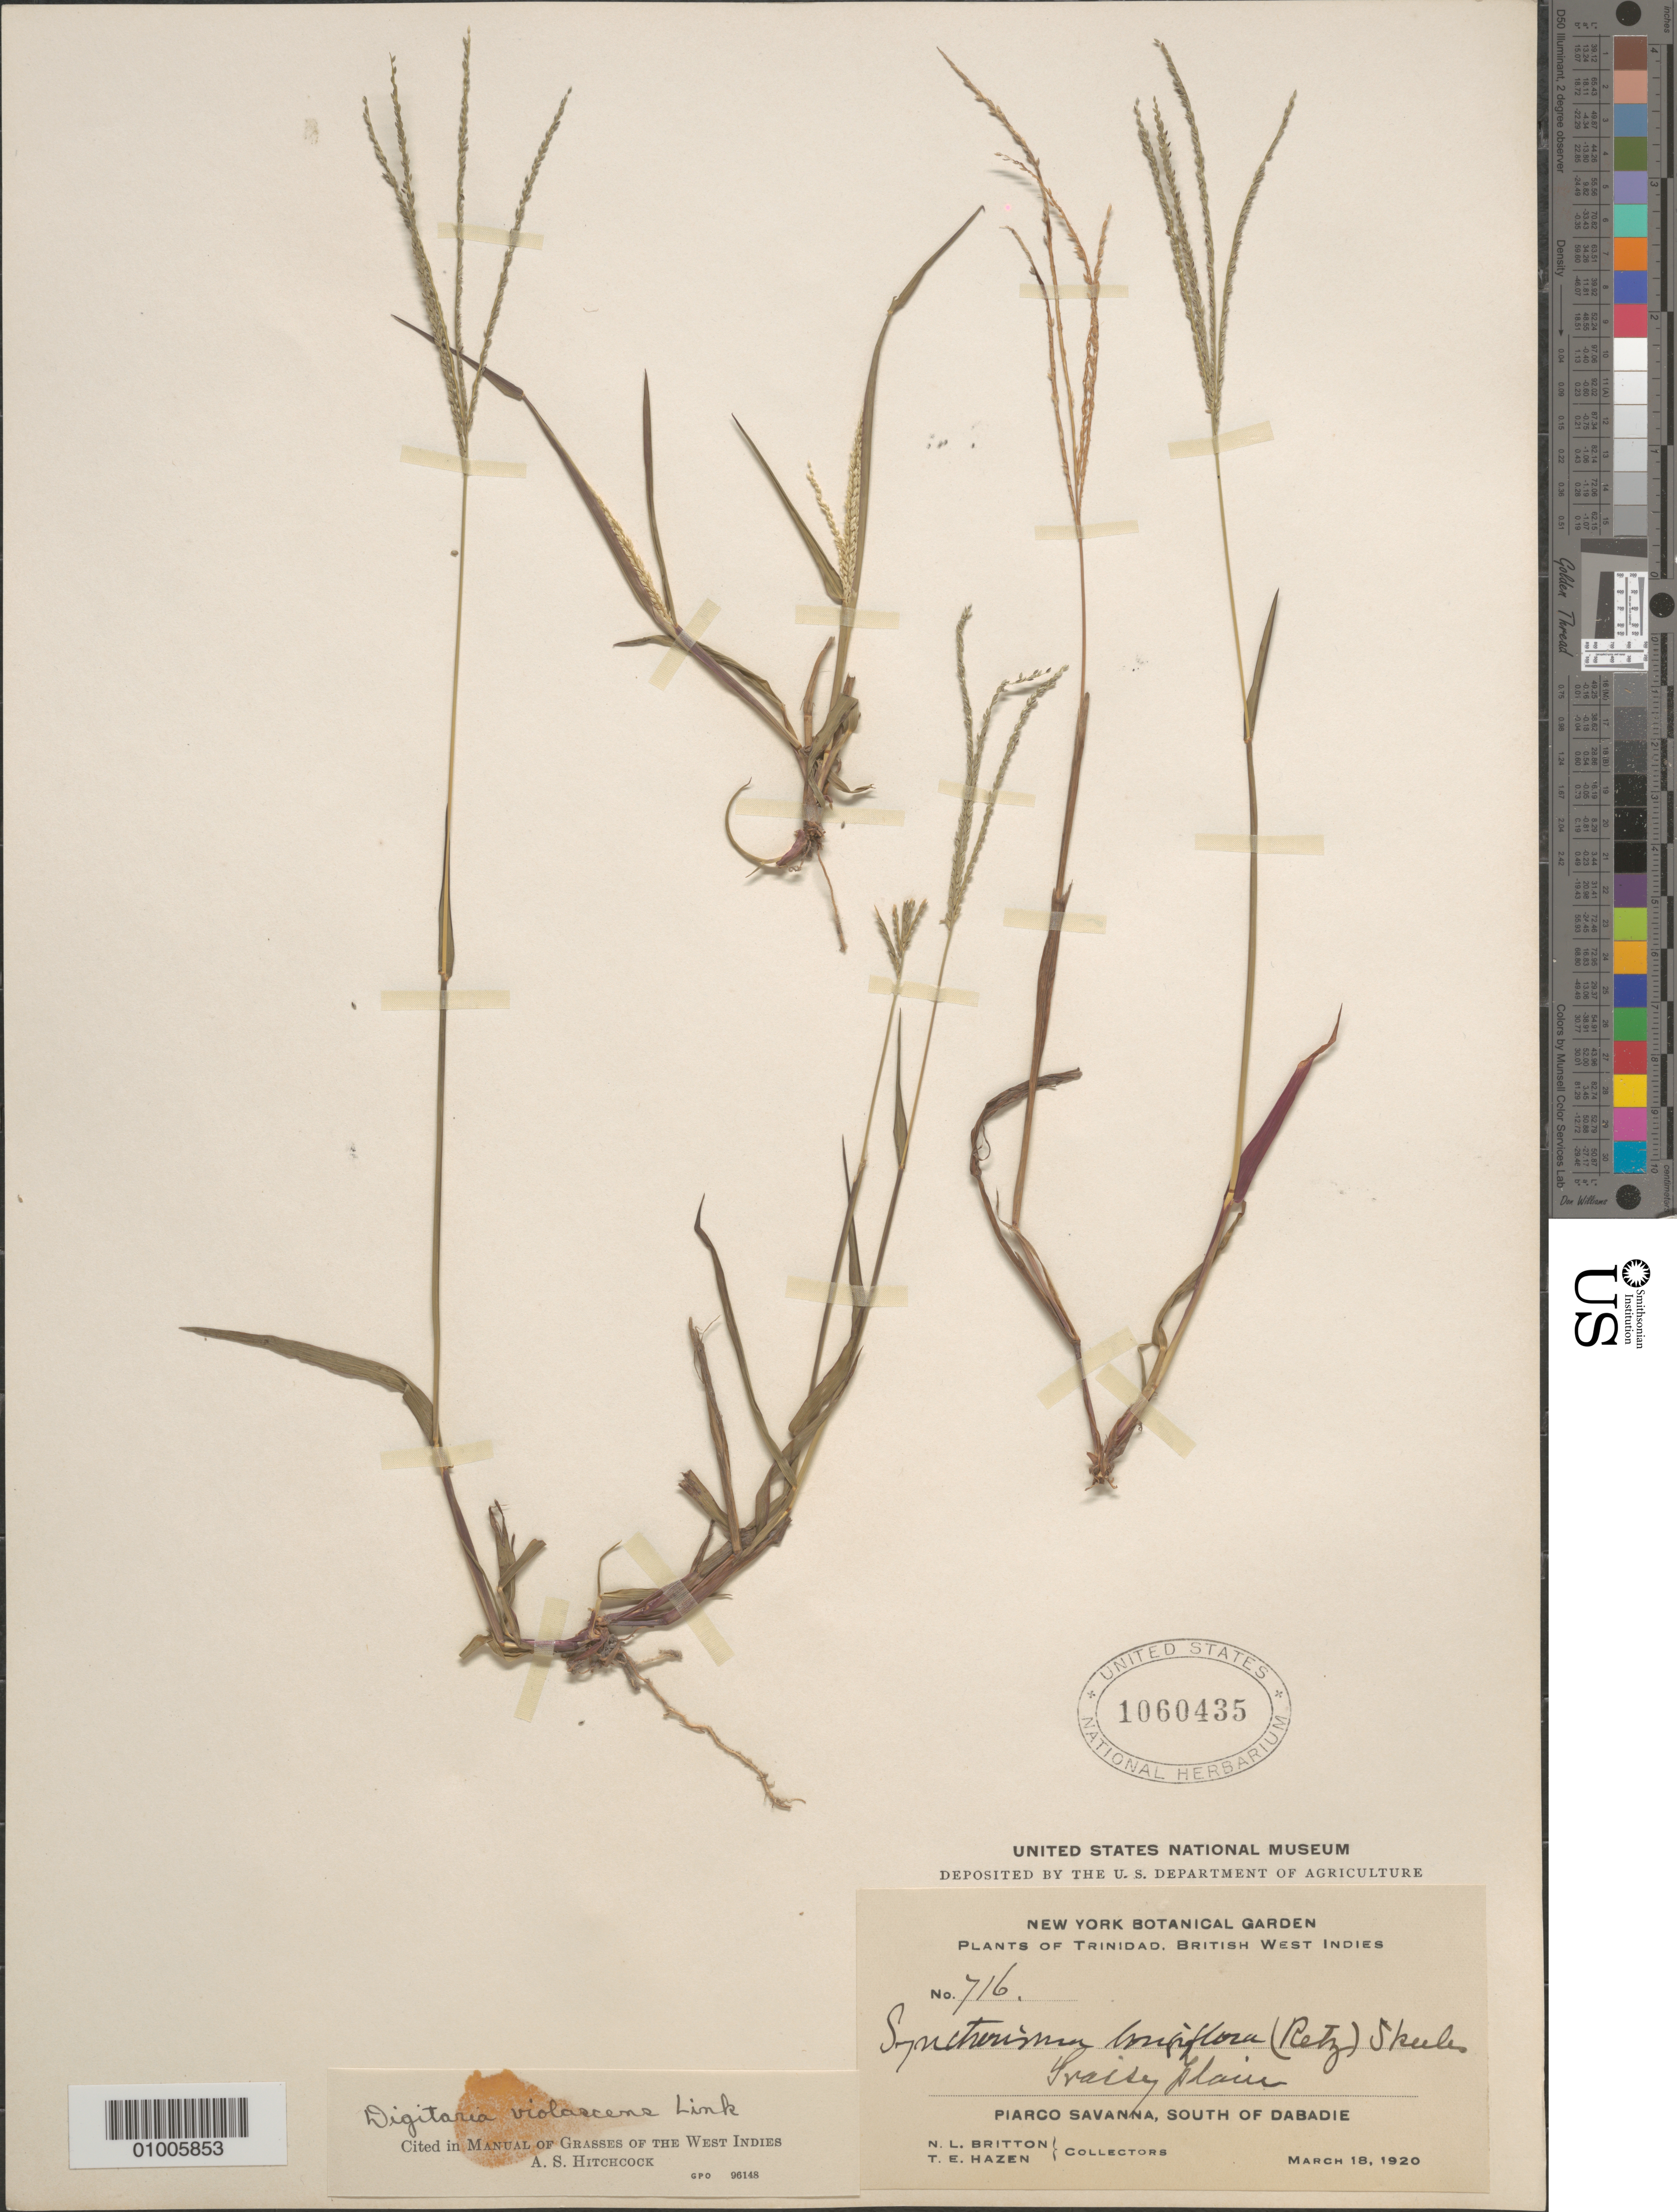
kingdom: Plantae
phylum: Tracheophyta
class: Liliopsida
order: Poales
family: Poaceae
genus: Digitaria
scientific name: Digitaria violascens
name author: Link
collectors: N. Britton & T. E. Hazen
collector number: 716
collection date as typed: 18 Mar 1920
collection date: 1920-03-18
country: Trinidad and Tobago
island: Trinidad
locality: Piarco Savanna, S of Dabadie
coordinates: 0 N, 0 E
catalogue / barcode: US 1060435